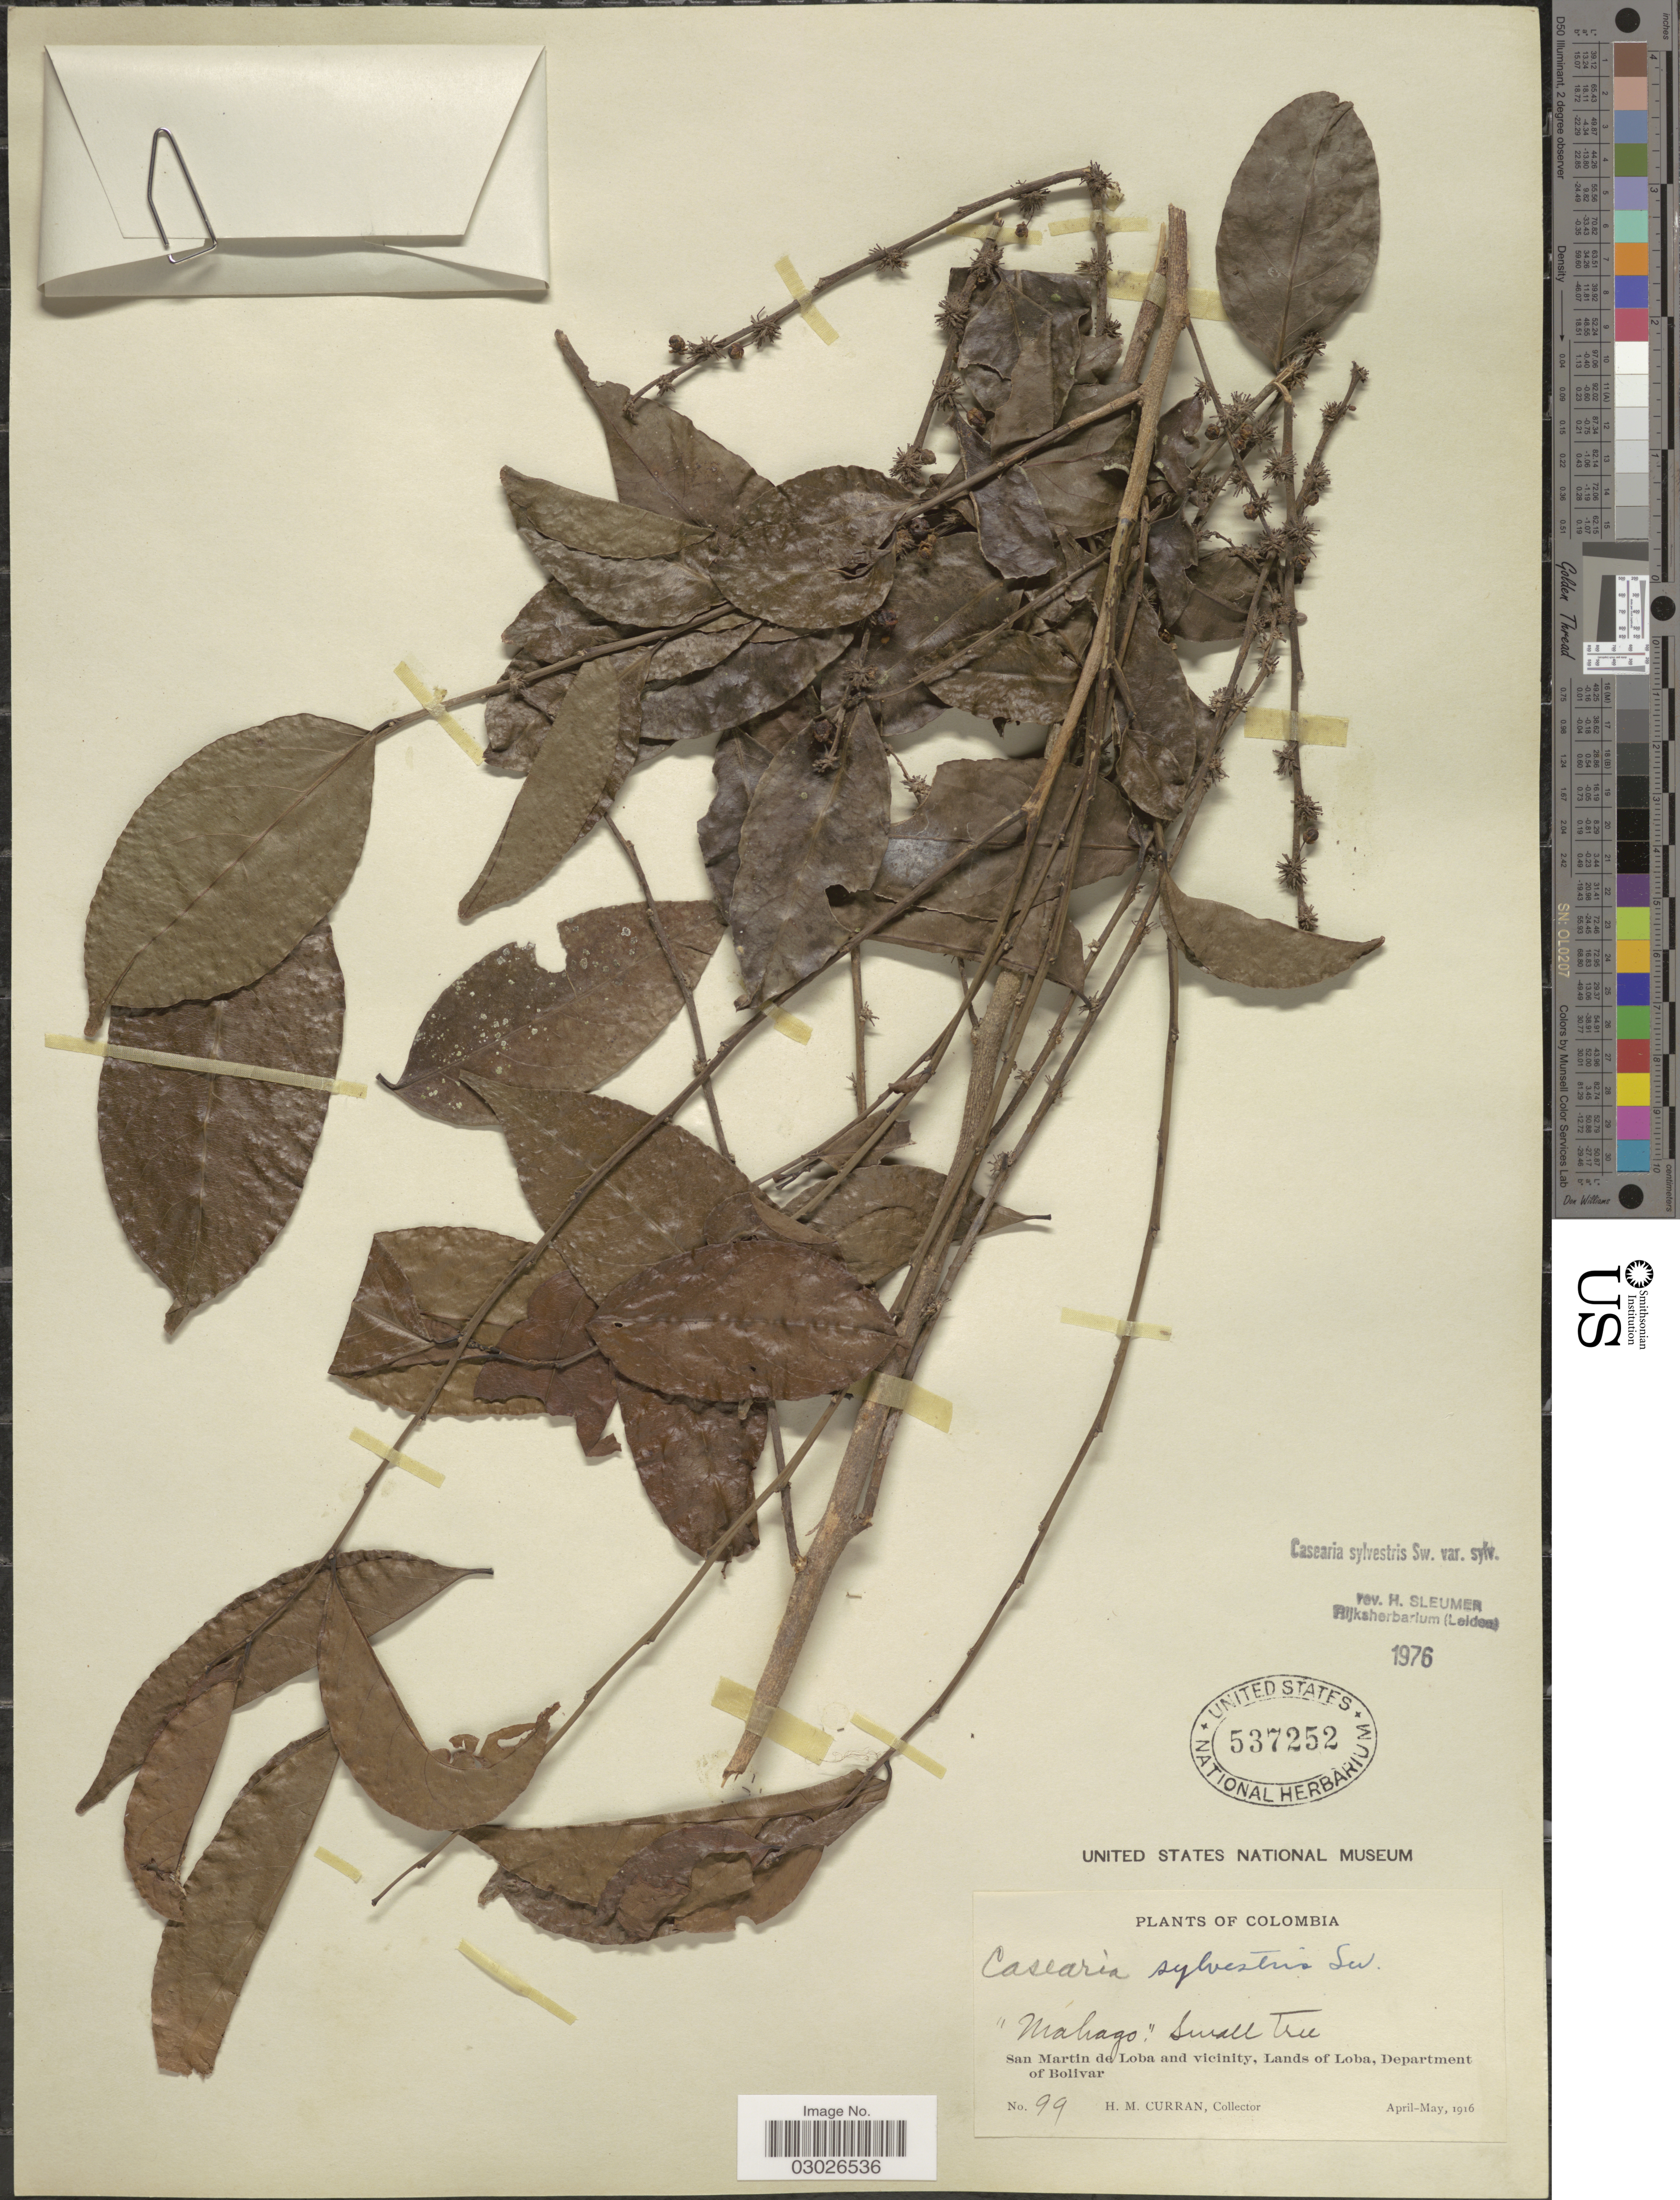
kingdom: Plantae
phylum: Tracheophyta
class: Magnoliopsida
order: Malpighiales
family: Salicaceae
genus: Casearia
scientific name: Casearia sylvestris var. sylvestris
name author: Sw.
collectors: H. M. Curran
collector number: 99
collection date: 1916-04/1916-05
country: Colombia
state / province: Bolívar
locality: San Martin de Loba and vicinity, Lands of Loba, Departmento of Bolivar.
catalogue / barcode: US 537252